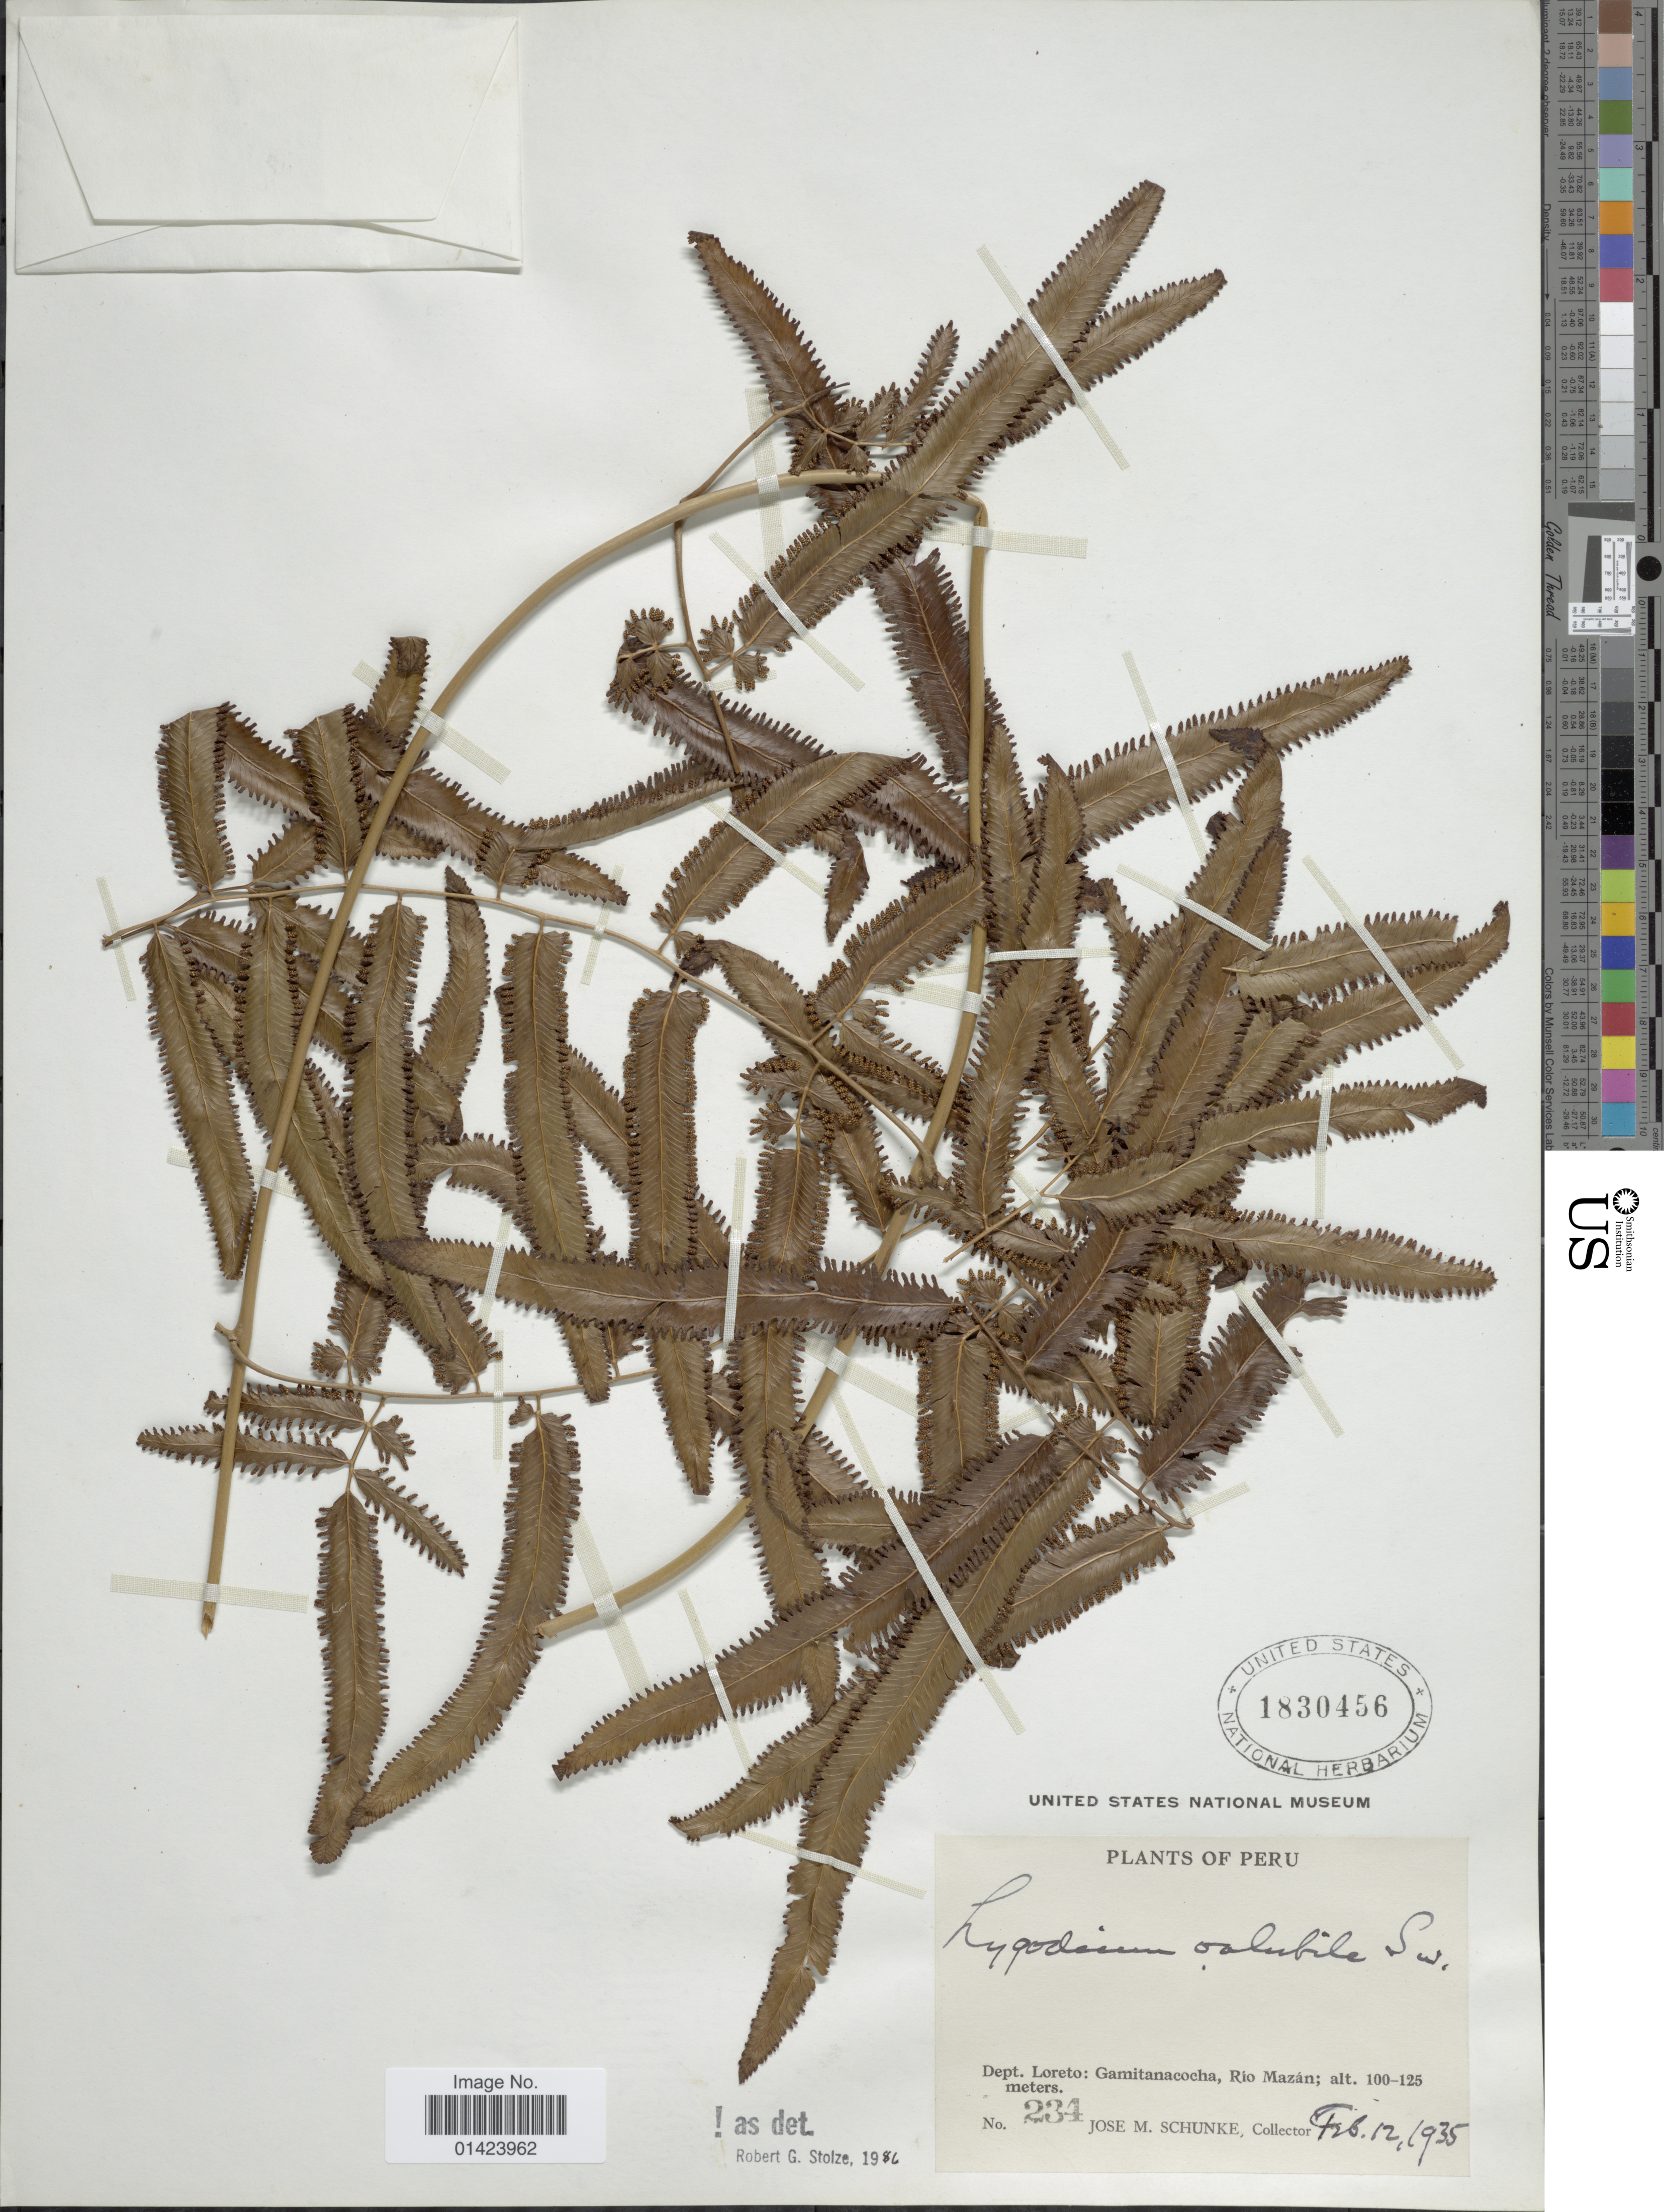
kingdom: Plantae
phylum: Tracheophyta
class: Polypodiopsida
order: Schizaeales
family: Lygodiaceae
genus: Lygodium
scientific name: Lygodium volubile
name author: Sw.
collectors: J. M. Schunke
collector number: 234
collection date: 1935-02-12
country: Peru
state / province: Loreto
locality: Dept. Loreto: Gamitanacocha, Rio Mazán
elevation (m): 100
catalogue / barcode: US 1830456